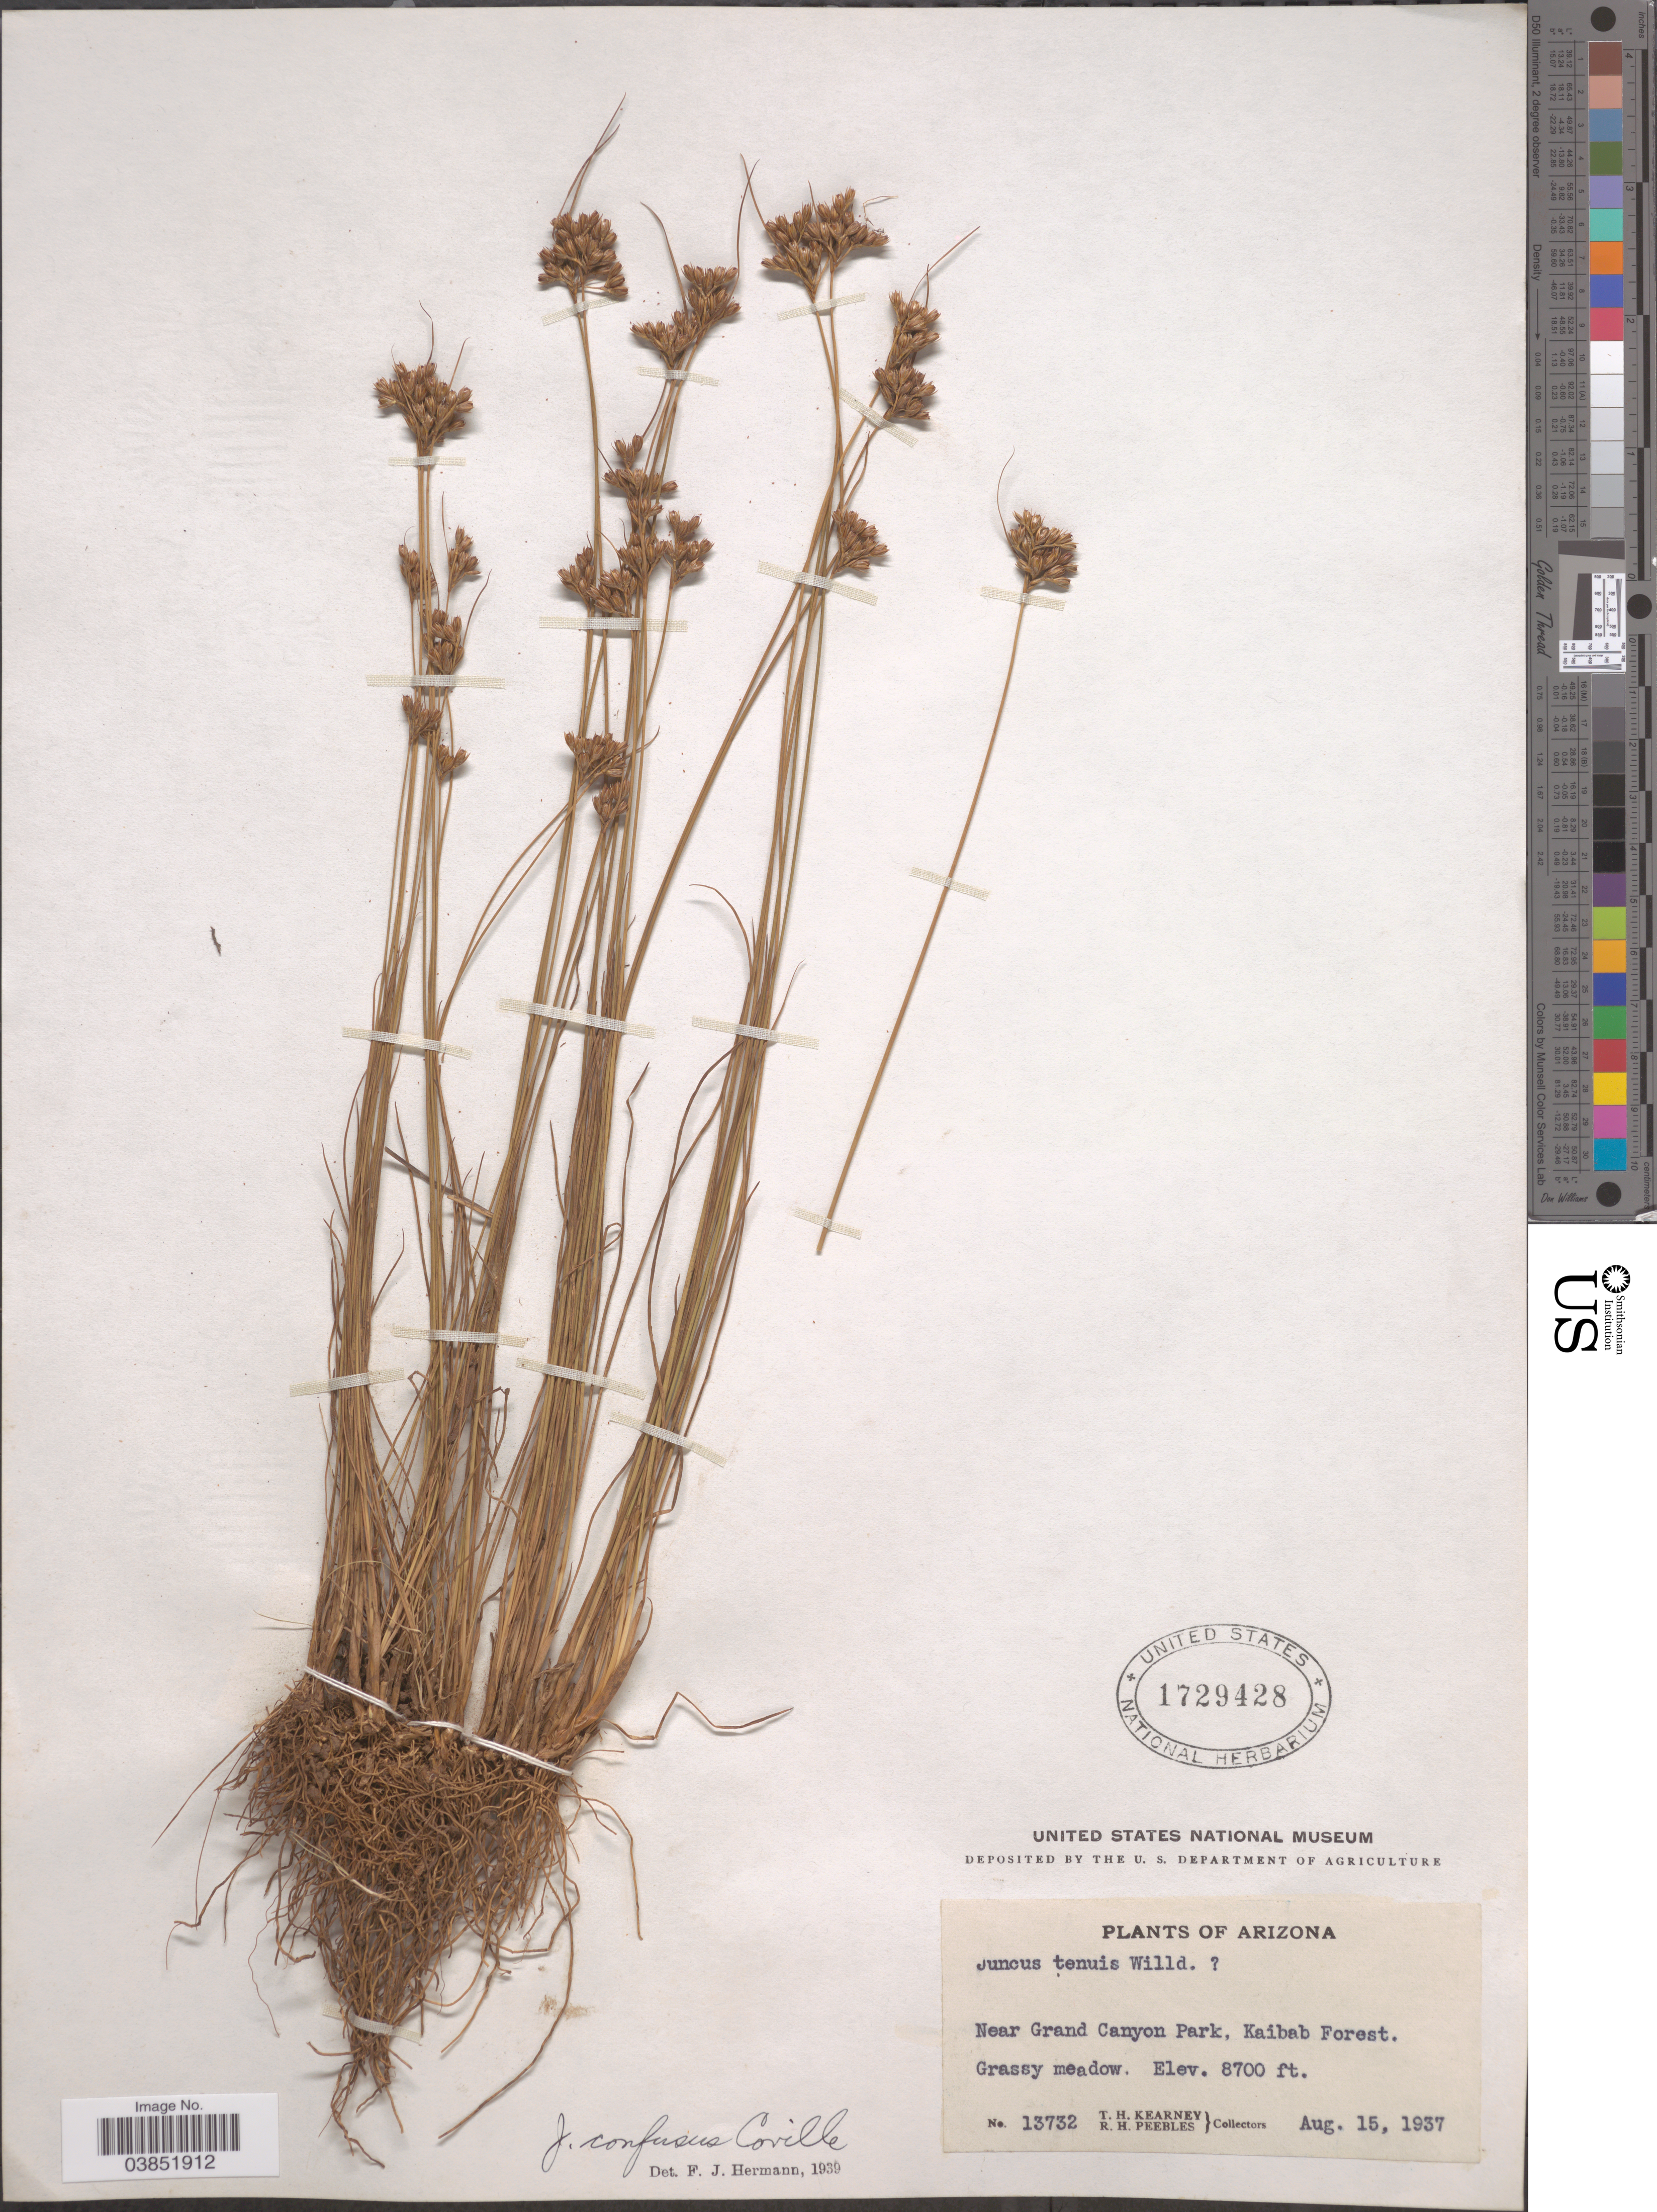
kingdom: Plantae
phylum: Tracheophyta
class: Liliopsida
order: Poales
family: Juncaceae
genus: Juncus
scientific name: Juncus confusus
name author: Coville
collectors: T. H. Kearney & R. H. Peebles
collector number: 13732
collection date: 1937-08-15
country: United States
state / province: Arizona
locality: Near Grand Canyon Park, Kaibab Forest. Grassy meadow.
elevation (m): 2652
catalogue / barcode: US 1729428